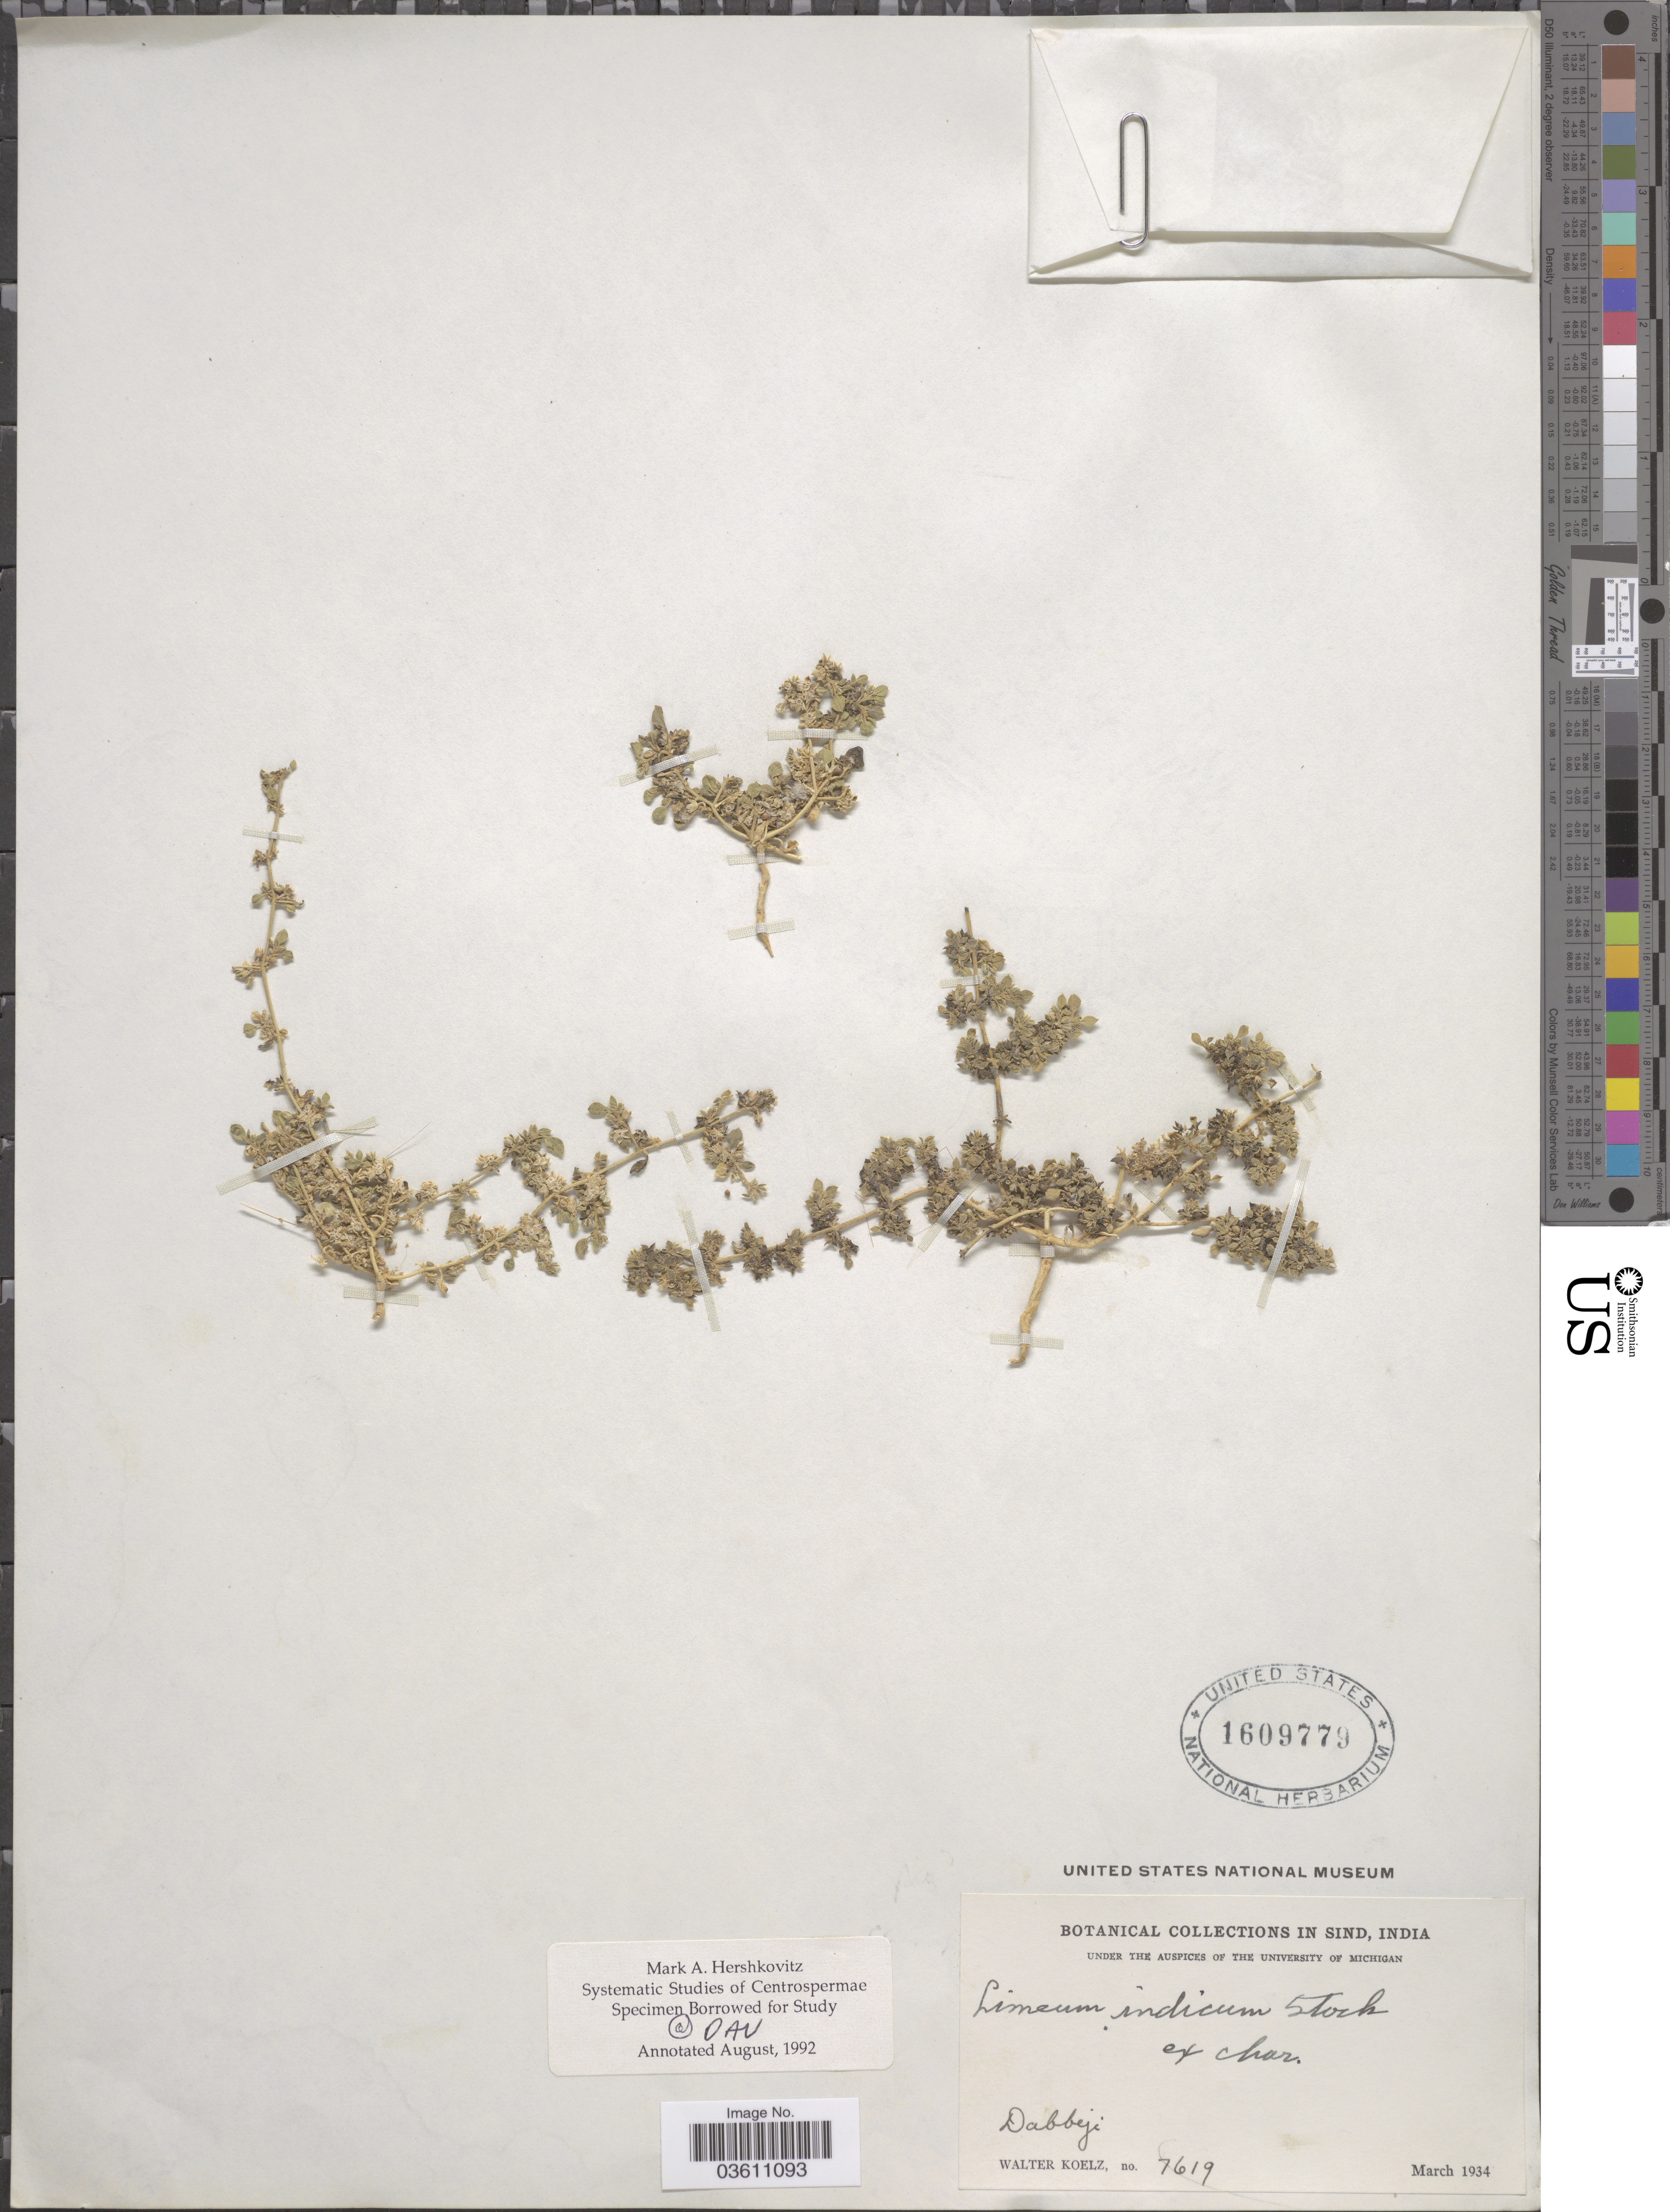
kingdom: Plantae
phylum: Tracheophyta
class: Magnoliopsida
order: Caryophyllales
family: Limeaceae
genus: Limeum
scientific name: Limeum indicum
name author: (T. Anderson) Stocks ex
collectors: W. N. Koelz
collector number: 7619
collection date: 1934-03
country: Pakistan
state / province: Sindh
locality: Sind. Dabbeji.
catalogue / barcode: US 1609779